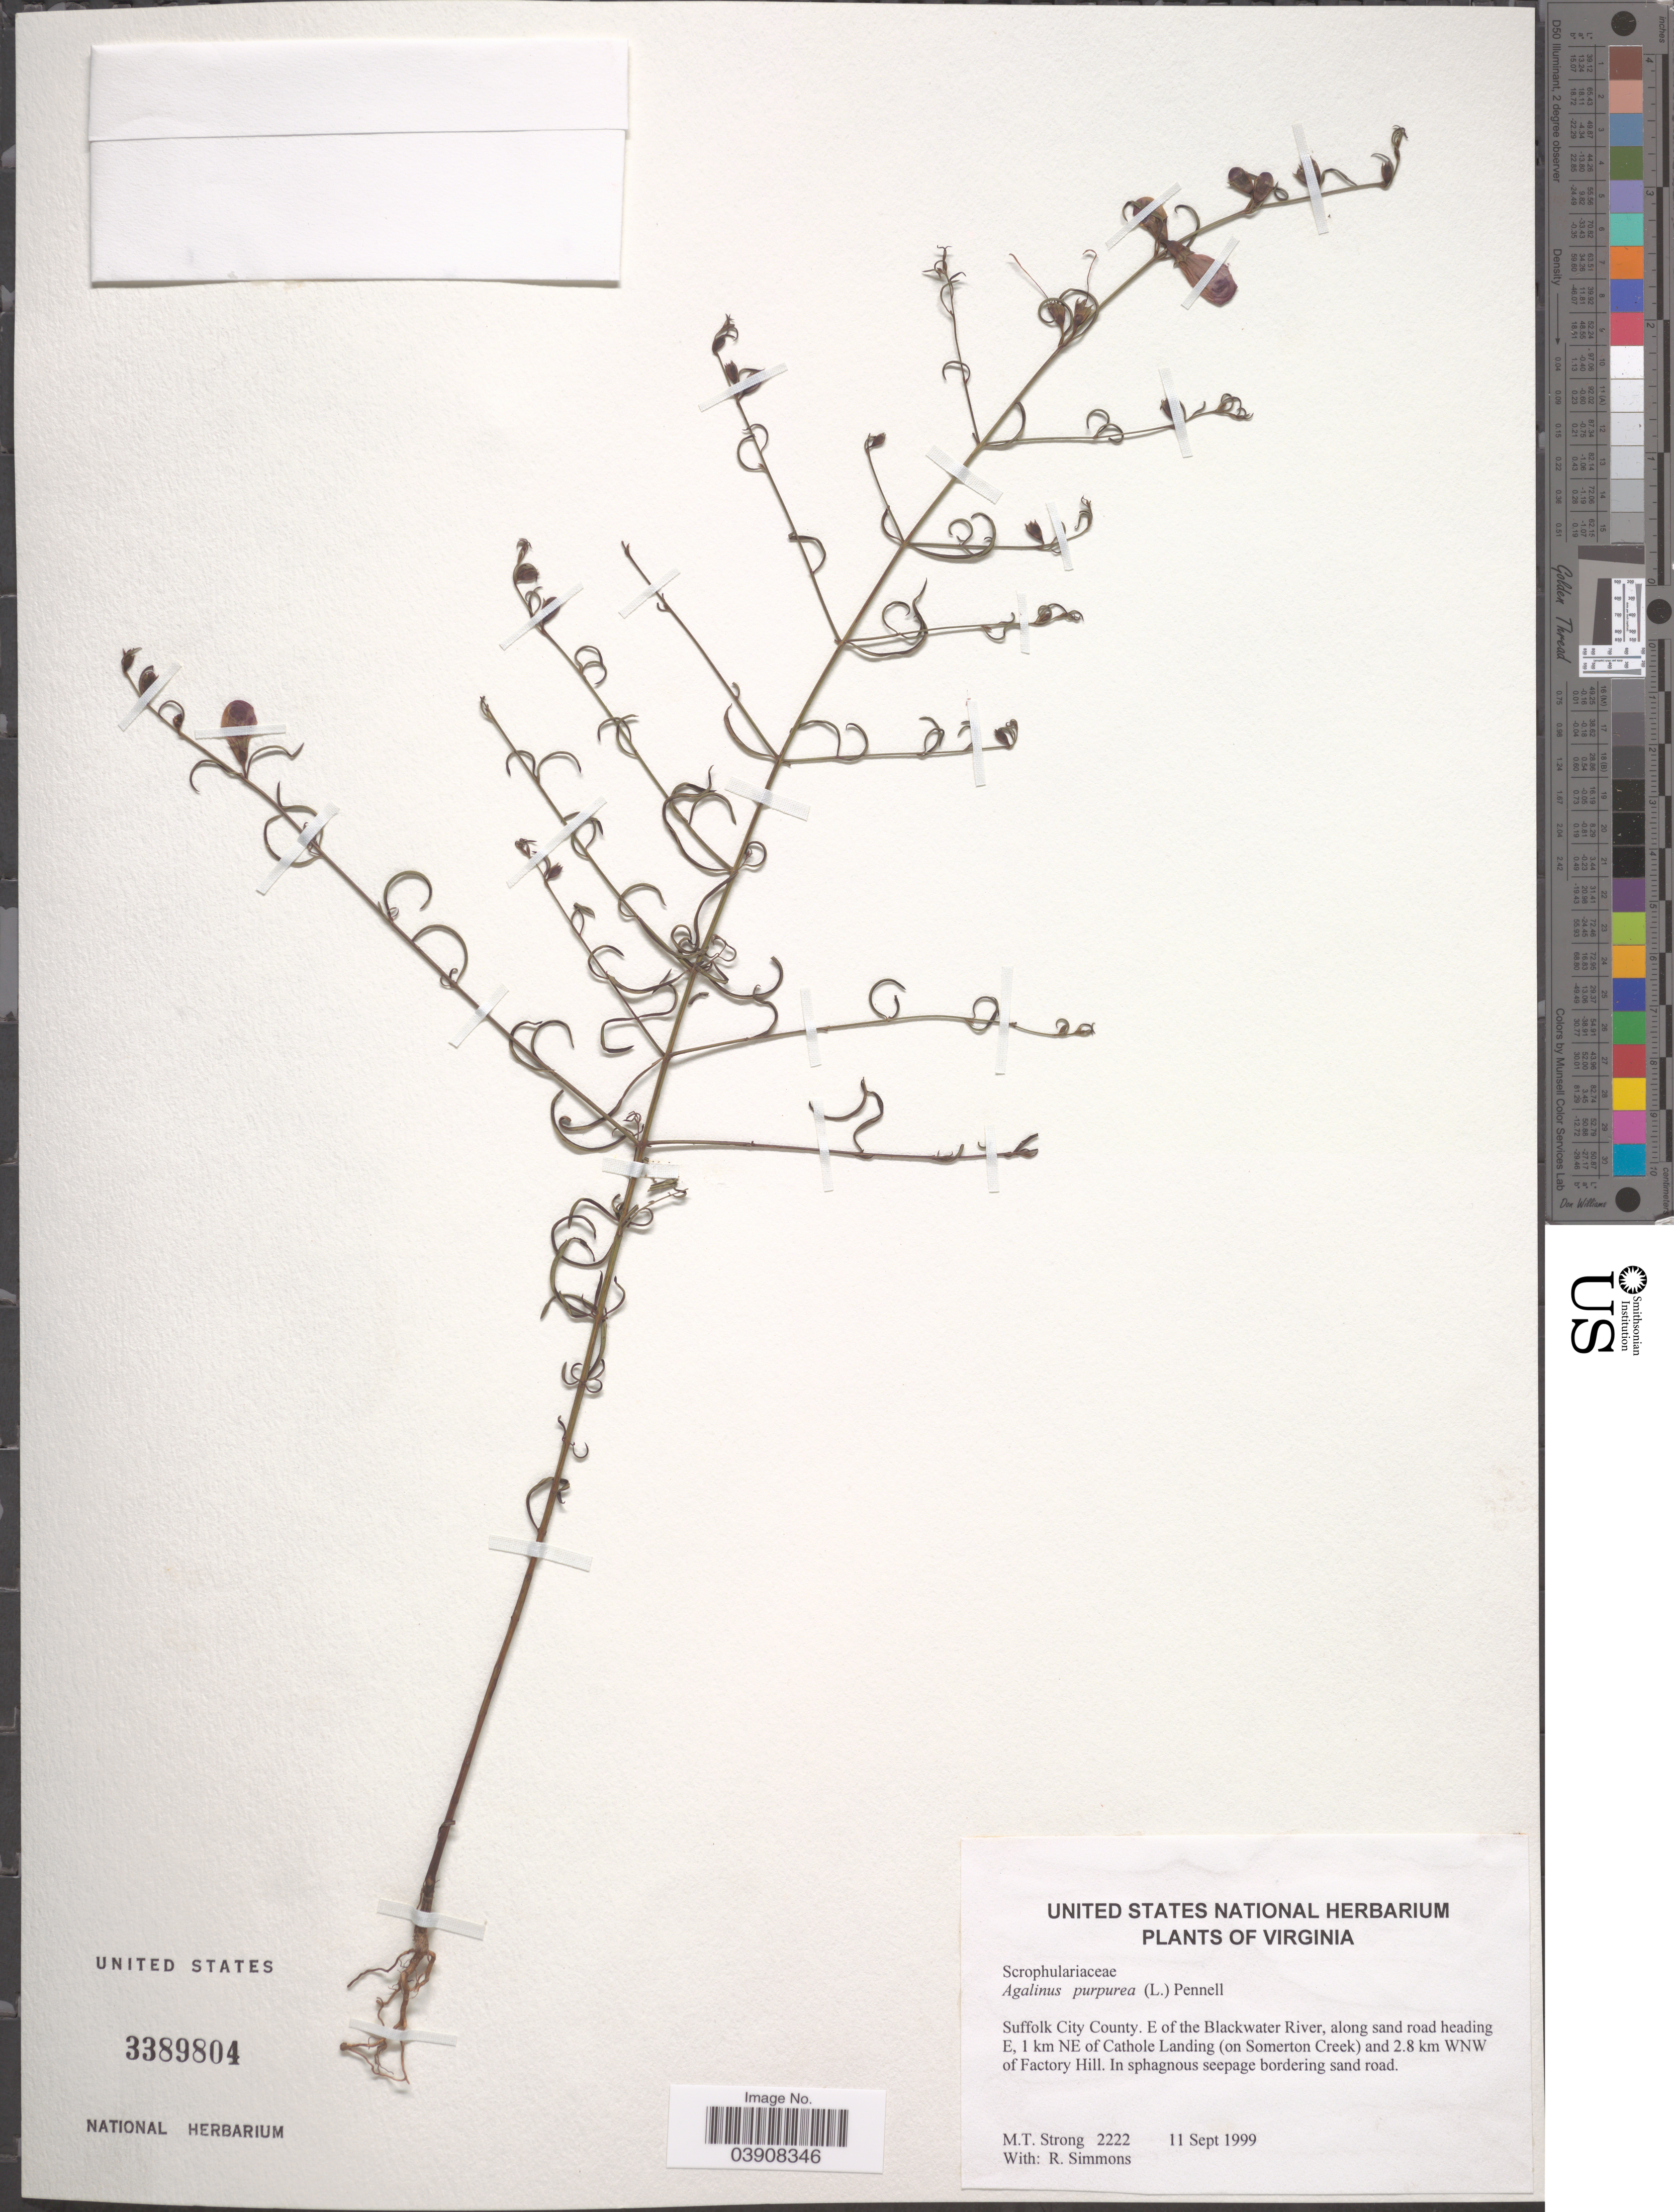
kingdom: Plantae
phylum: Tracheophyta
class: Magnoliopsida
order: Lamiales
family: Orobanchaceae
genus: Agalinis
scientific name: Agalinis purpurea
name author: (L.) Pennell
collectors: M. T. Strong & R. Simmons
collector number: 2222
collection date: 1999-09-11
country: United States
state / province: Virginia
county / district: City of Suffolk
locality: Suffolk City County. E of the Blackwater River, along sand road heading E, 1 km NE of Cathole Landing (on Somerton Creek) and 2.8 km WNW of Factory Hill.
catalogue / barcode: US 3389804